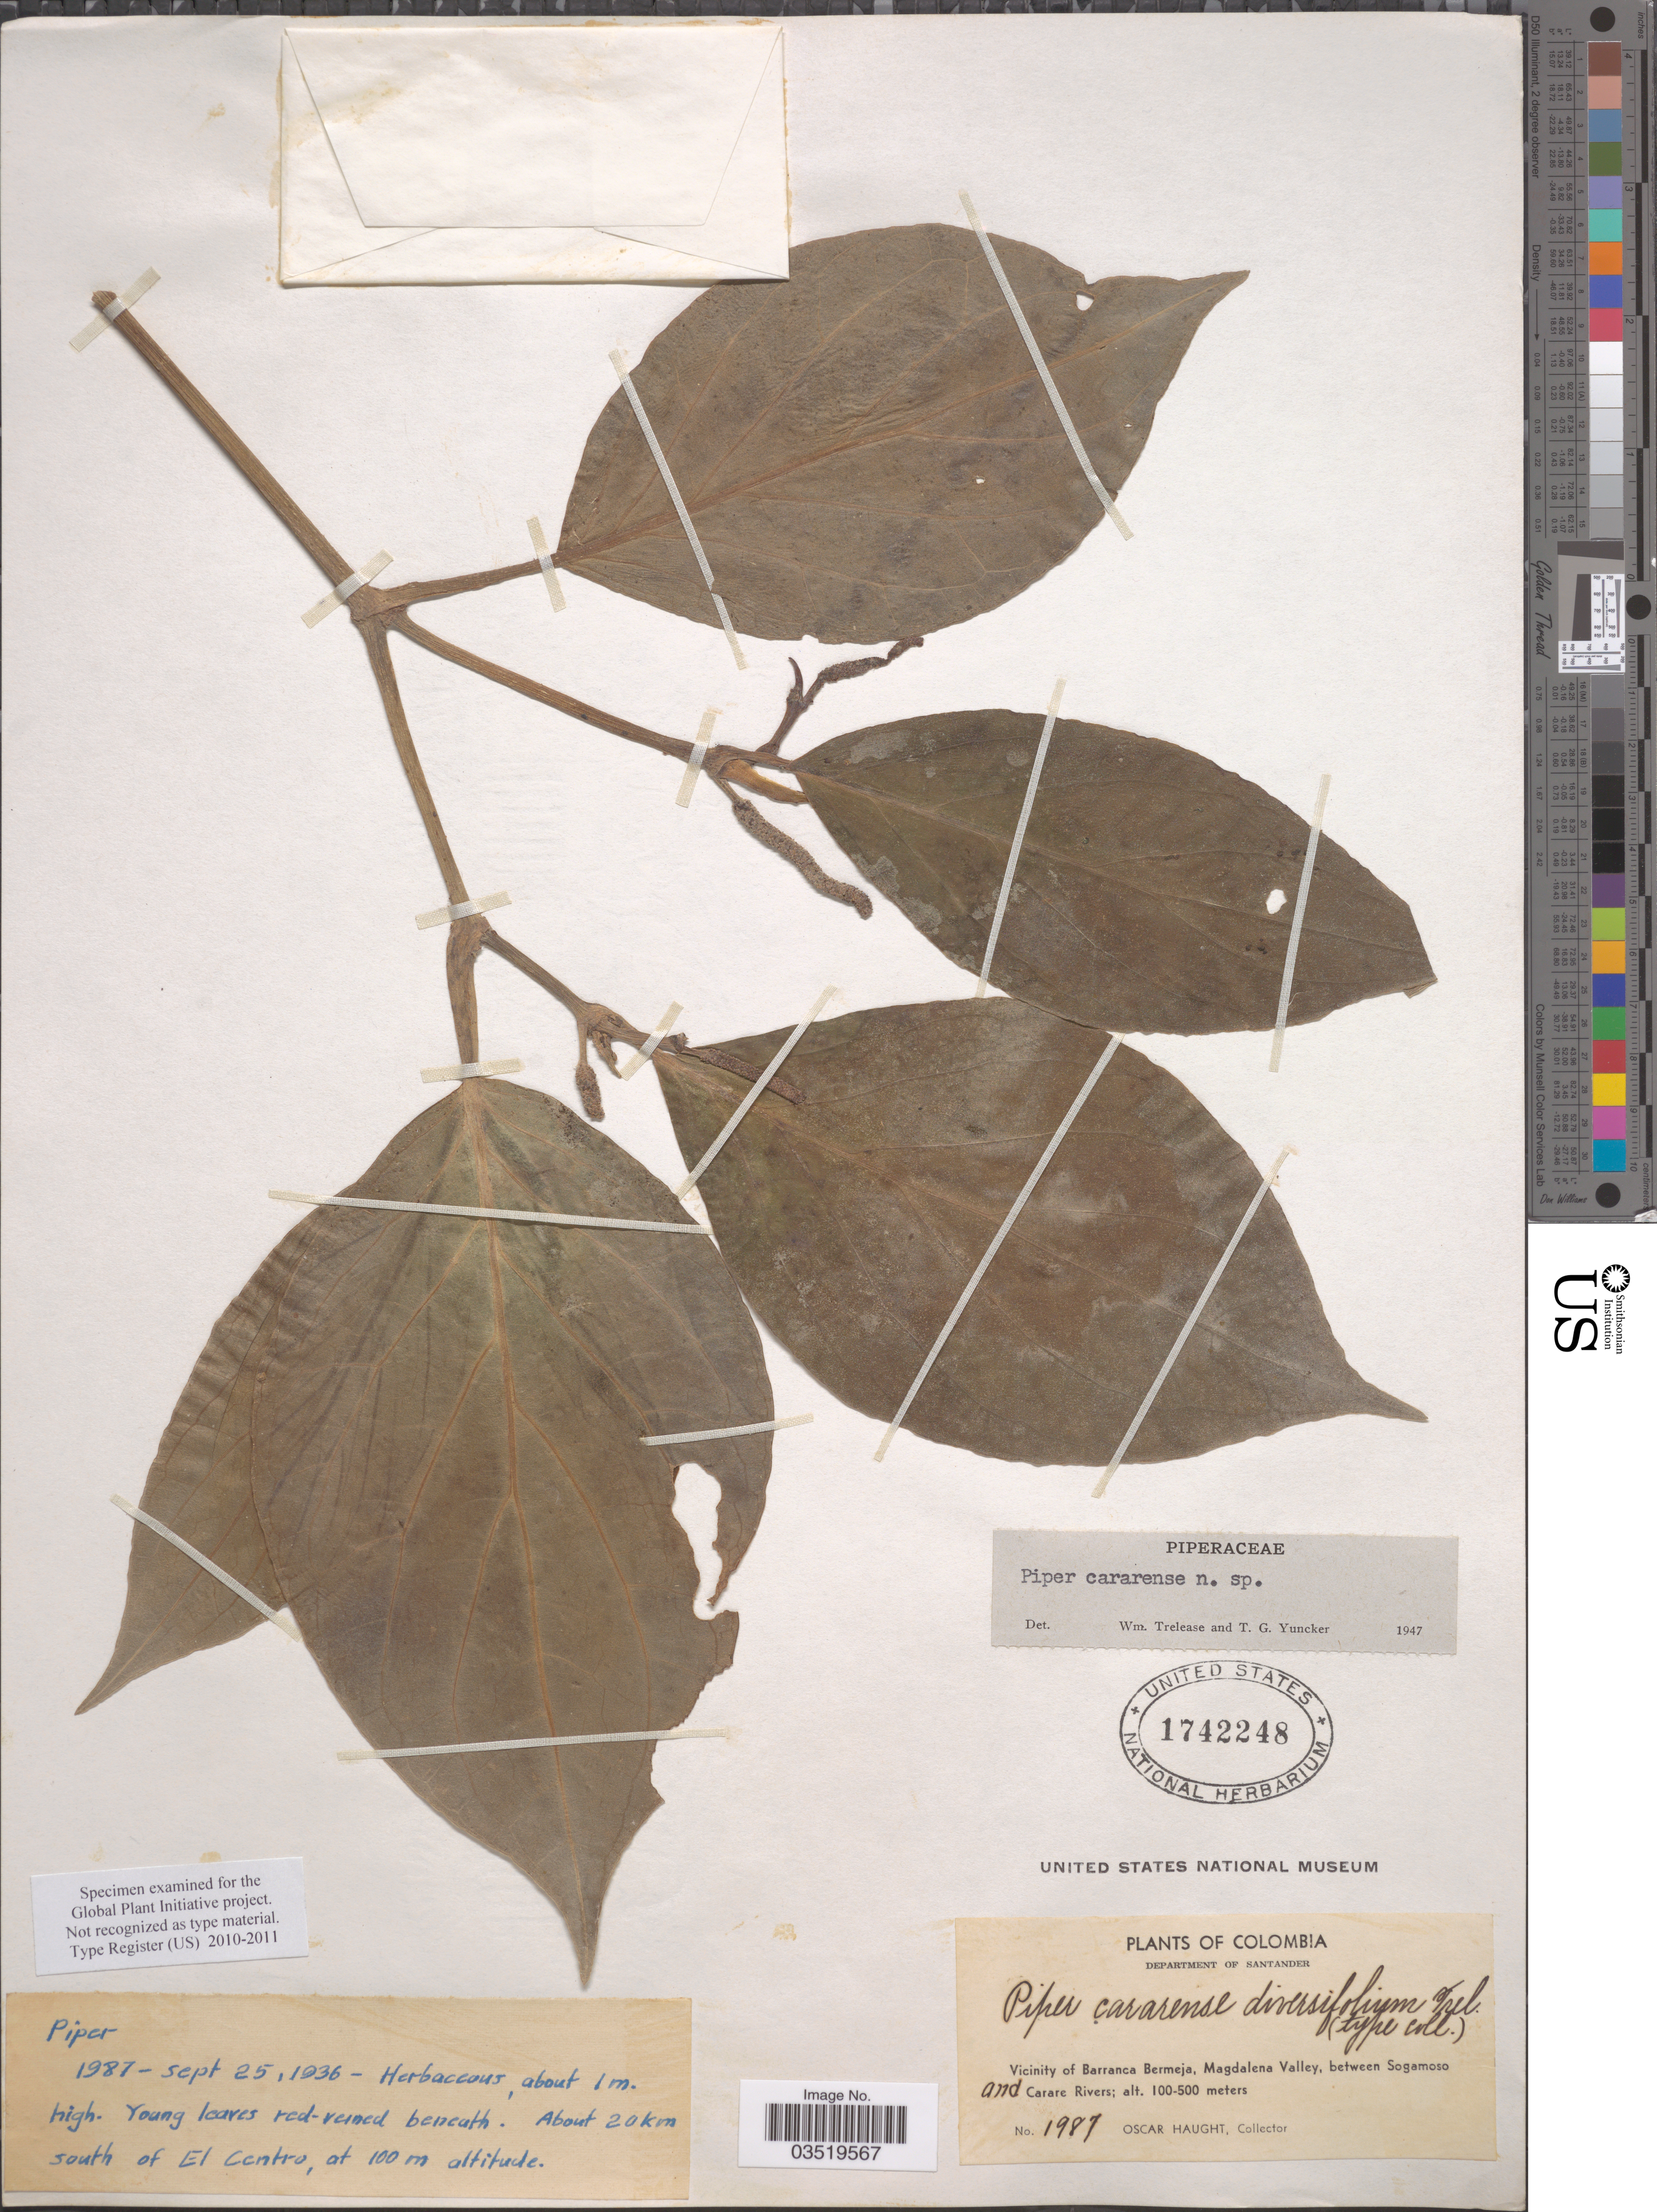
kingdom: Plantae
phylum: Tracheophyta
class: Magnoliopsida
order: Piperales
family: Piperaceae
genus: Piper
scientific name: Piper cararense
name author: Trel. & Yunck.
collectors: O. L. Haught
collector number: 1987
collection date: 1936-09-25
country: Colombia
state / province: Santander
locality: Department of Santander. Vicinity of Barranca Bermeja, Magdalena Valley, between Sogamoso and Carare Rivers. About 20 km south of El Centro.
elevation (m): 100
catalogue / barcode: US 1742248